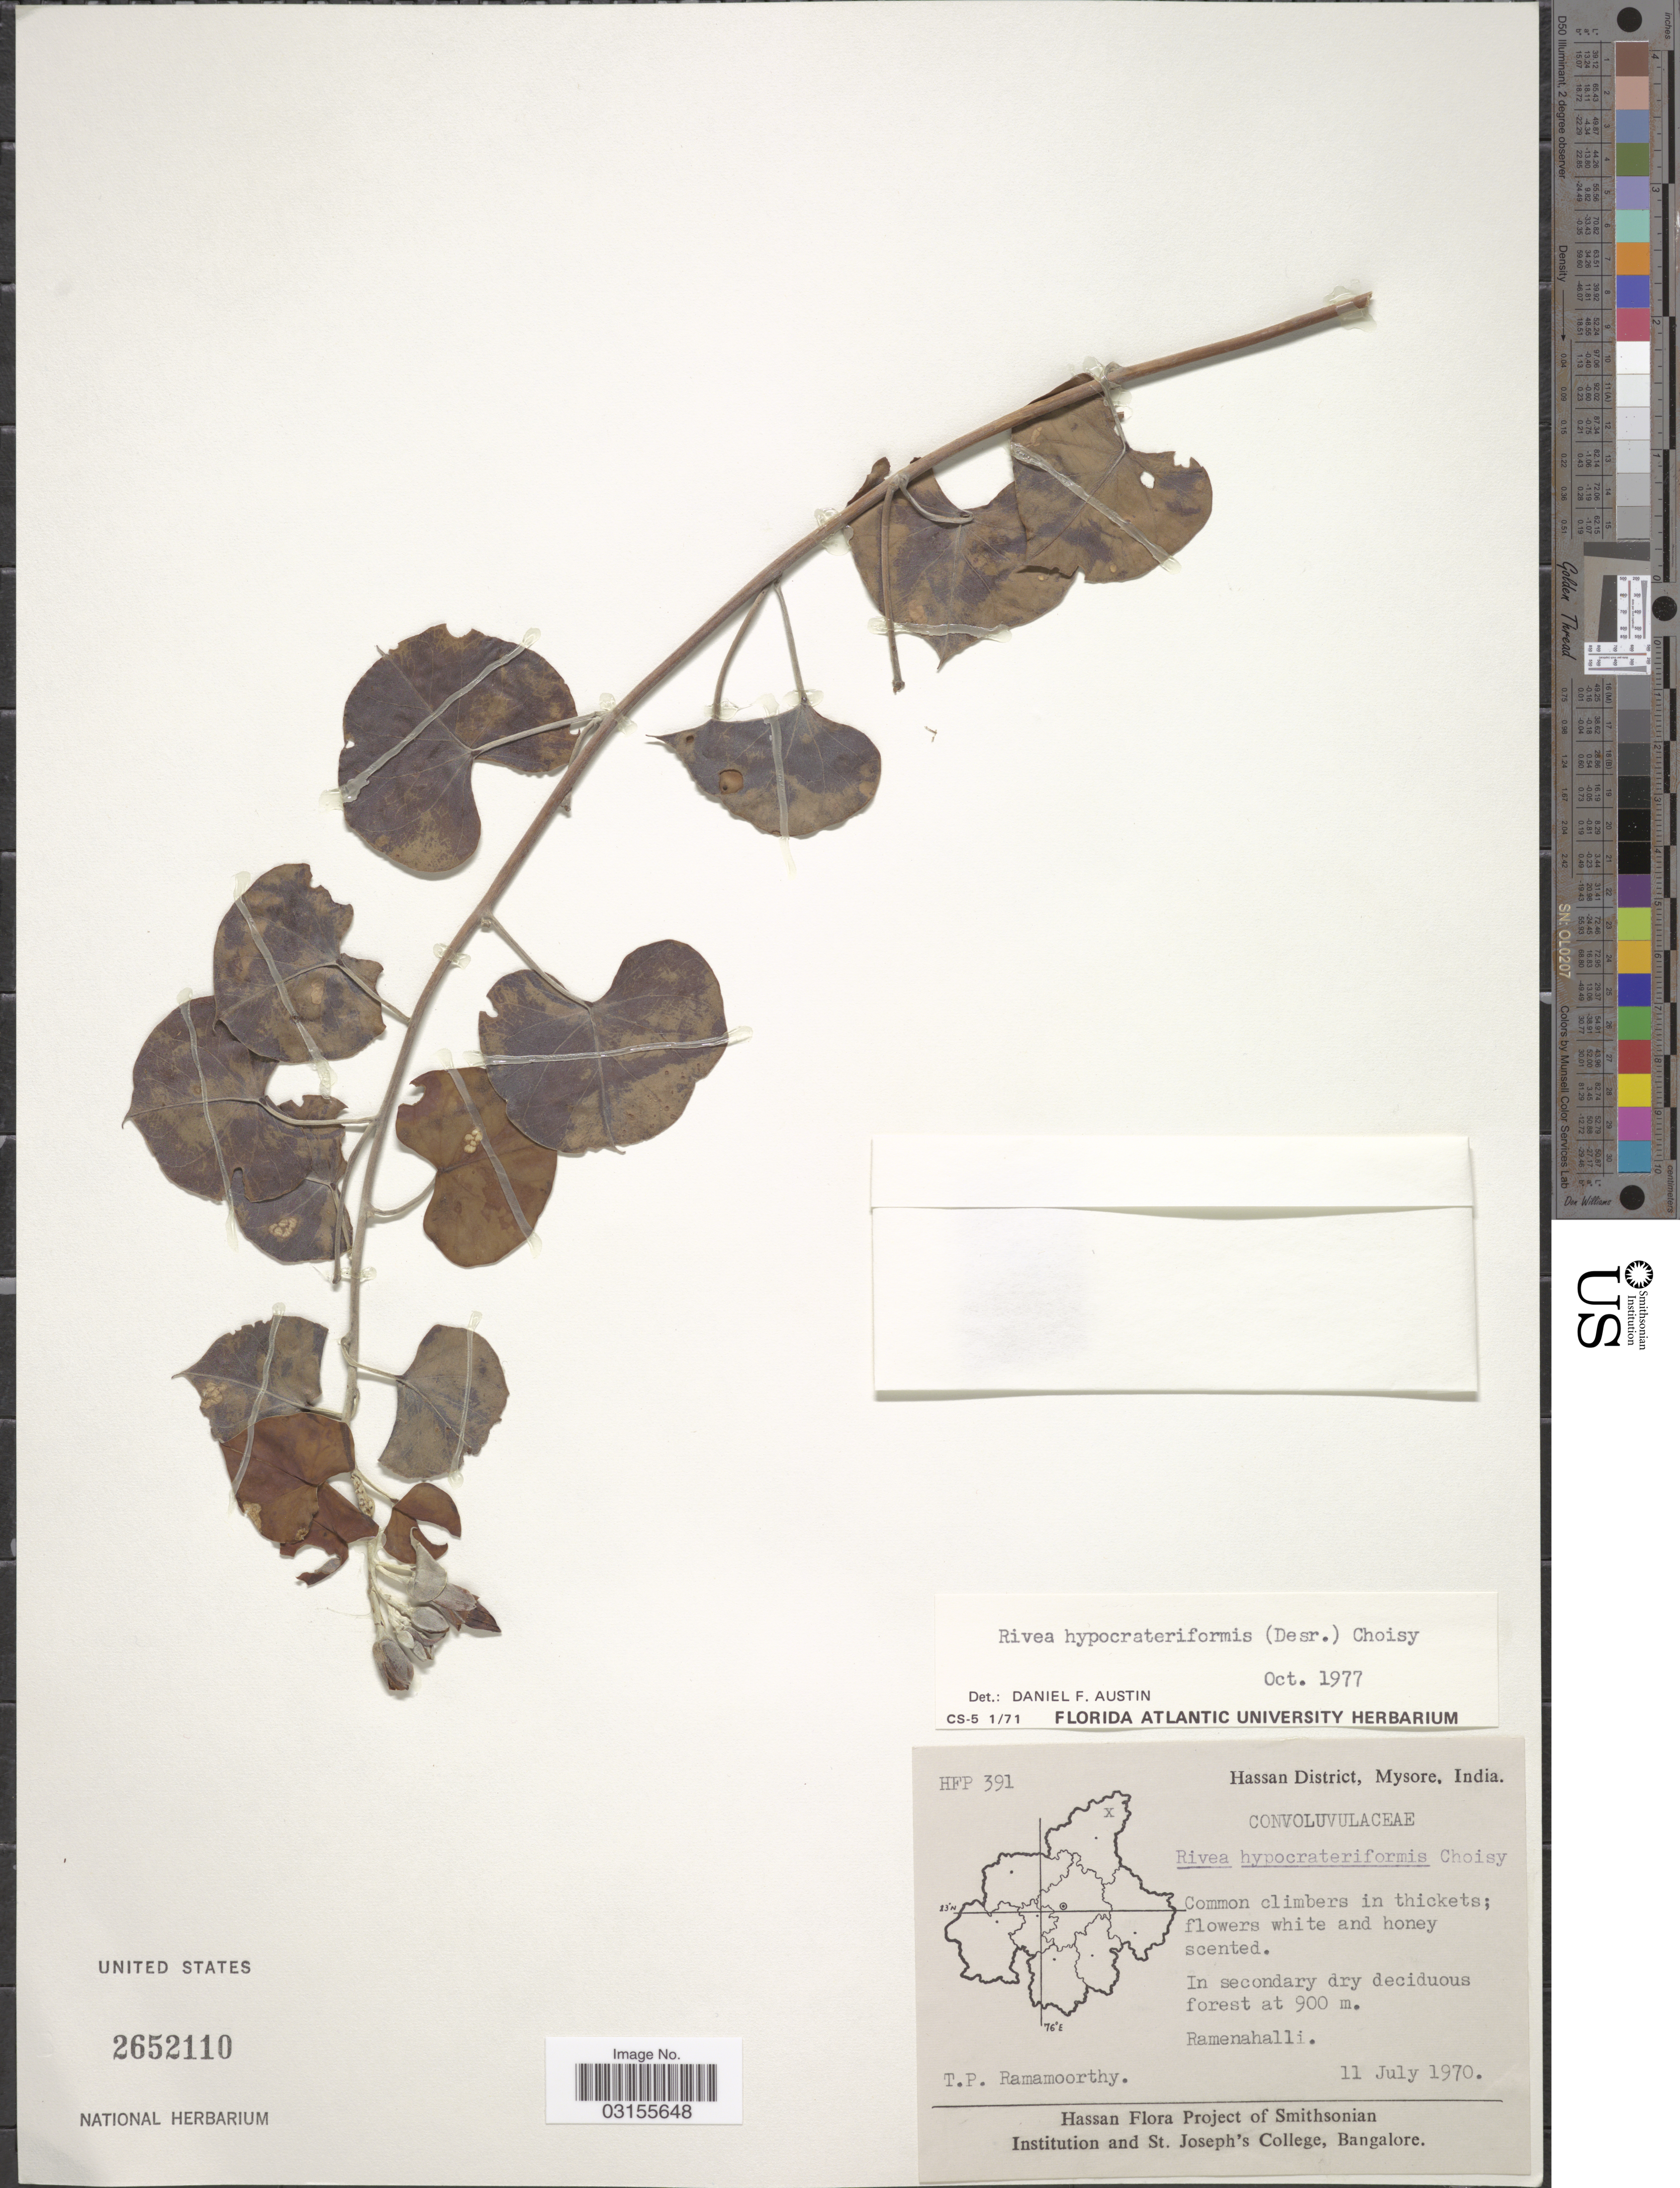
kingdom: Plantae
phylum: Tracheophyta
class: Magnoliopsida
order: Solanales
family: Convolvulaceae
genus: Rivea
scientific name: Rivea hypocrateriformis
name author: (Desr.) Choisy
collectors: T. P. Ramamoorthy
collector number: HFP 391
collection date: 1970-07-11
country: India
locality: Hassan District, Mysore. Ramenahalli.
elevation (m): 900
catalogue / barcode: US 2652110